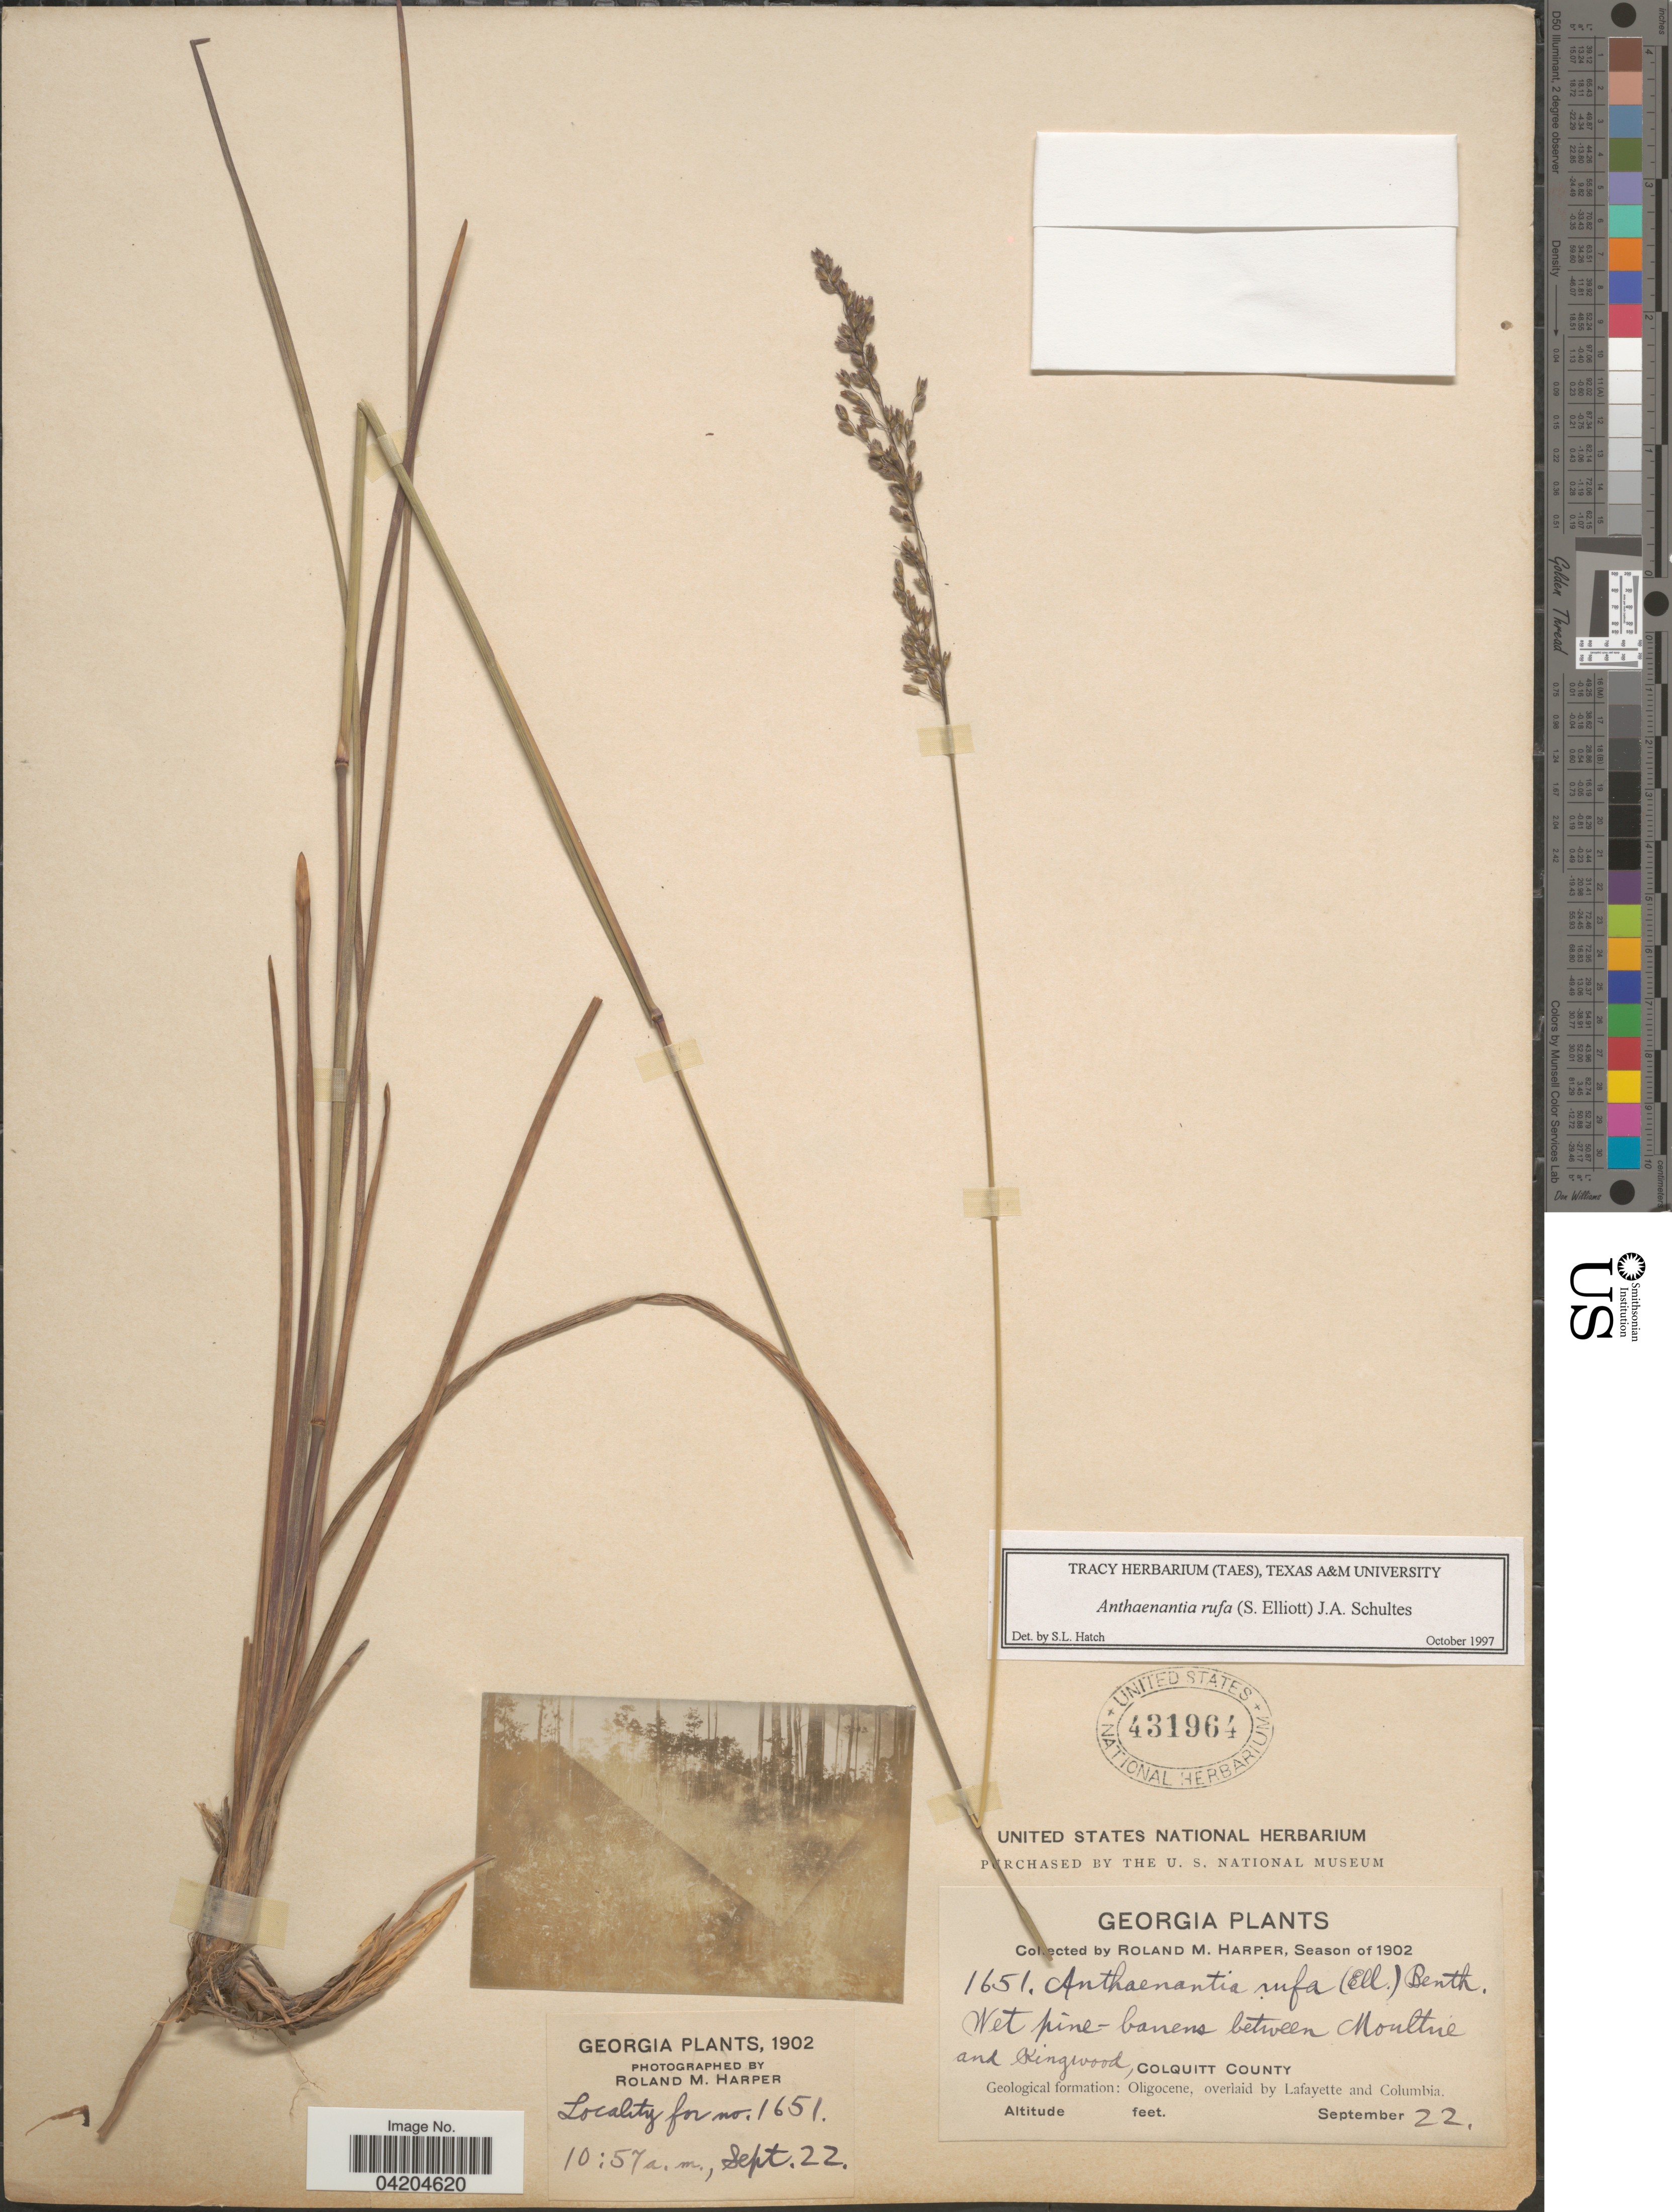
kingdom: Plantae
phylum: Tracheophyta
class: Liliopsida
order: Poales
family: Poaceae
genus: Anthaenantia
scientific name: Anthaenantia rufa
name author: (Elliott) Schult.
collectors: R. M. Harper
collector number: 1651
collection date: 1902-09-22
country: United States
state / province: Georgia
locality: Wet pine-barrens between Moultrie and Kingwood, Colquitt County. Geological formation: Oligocene, overlaid by Lafayette and Columbia.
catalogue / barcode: US 431964